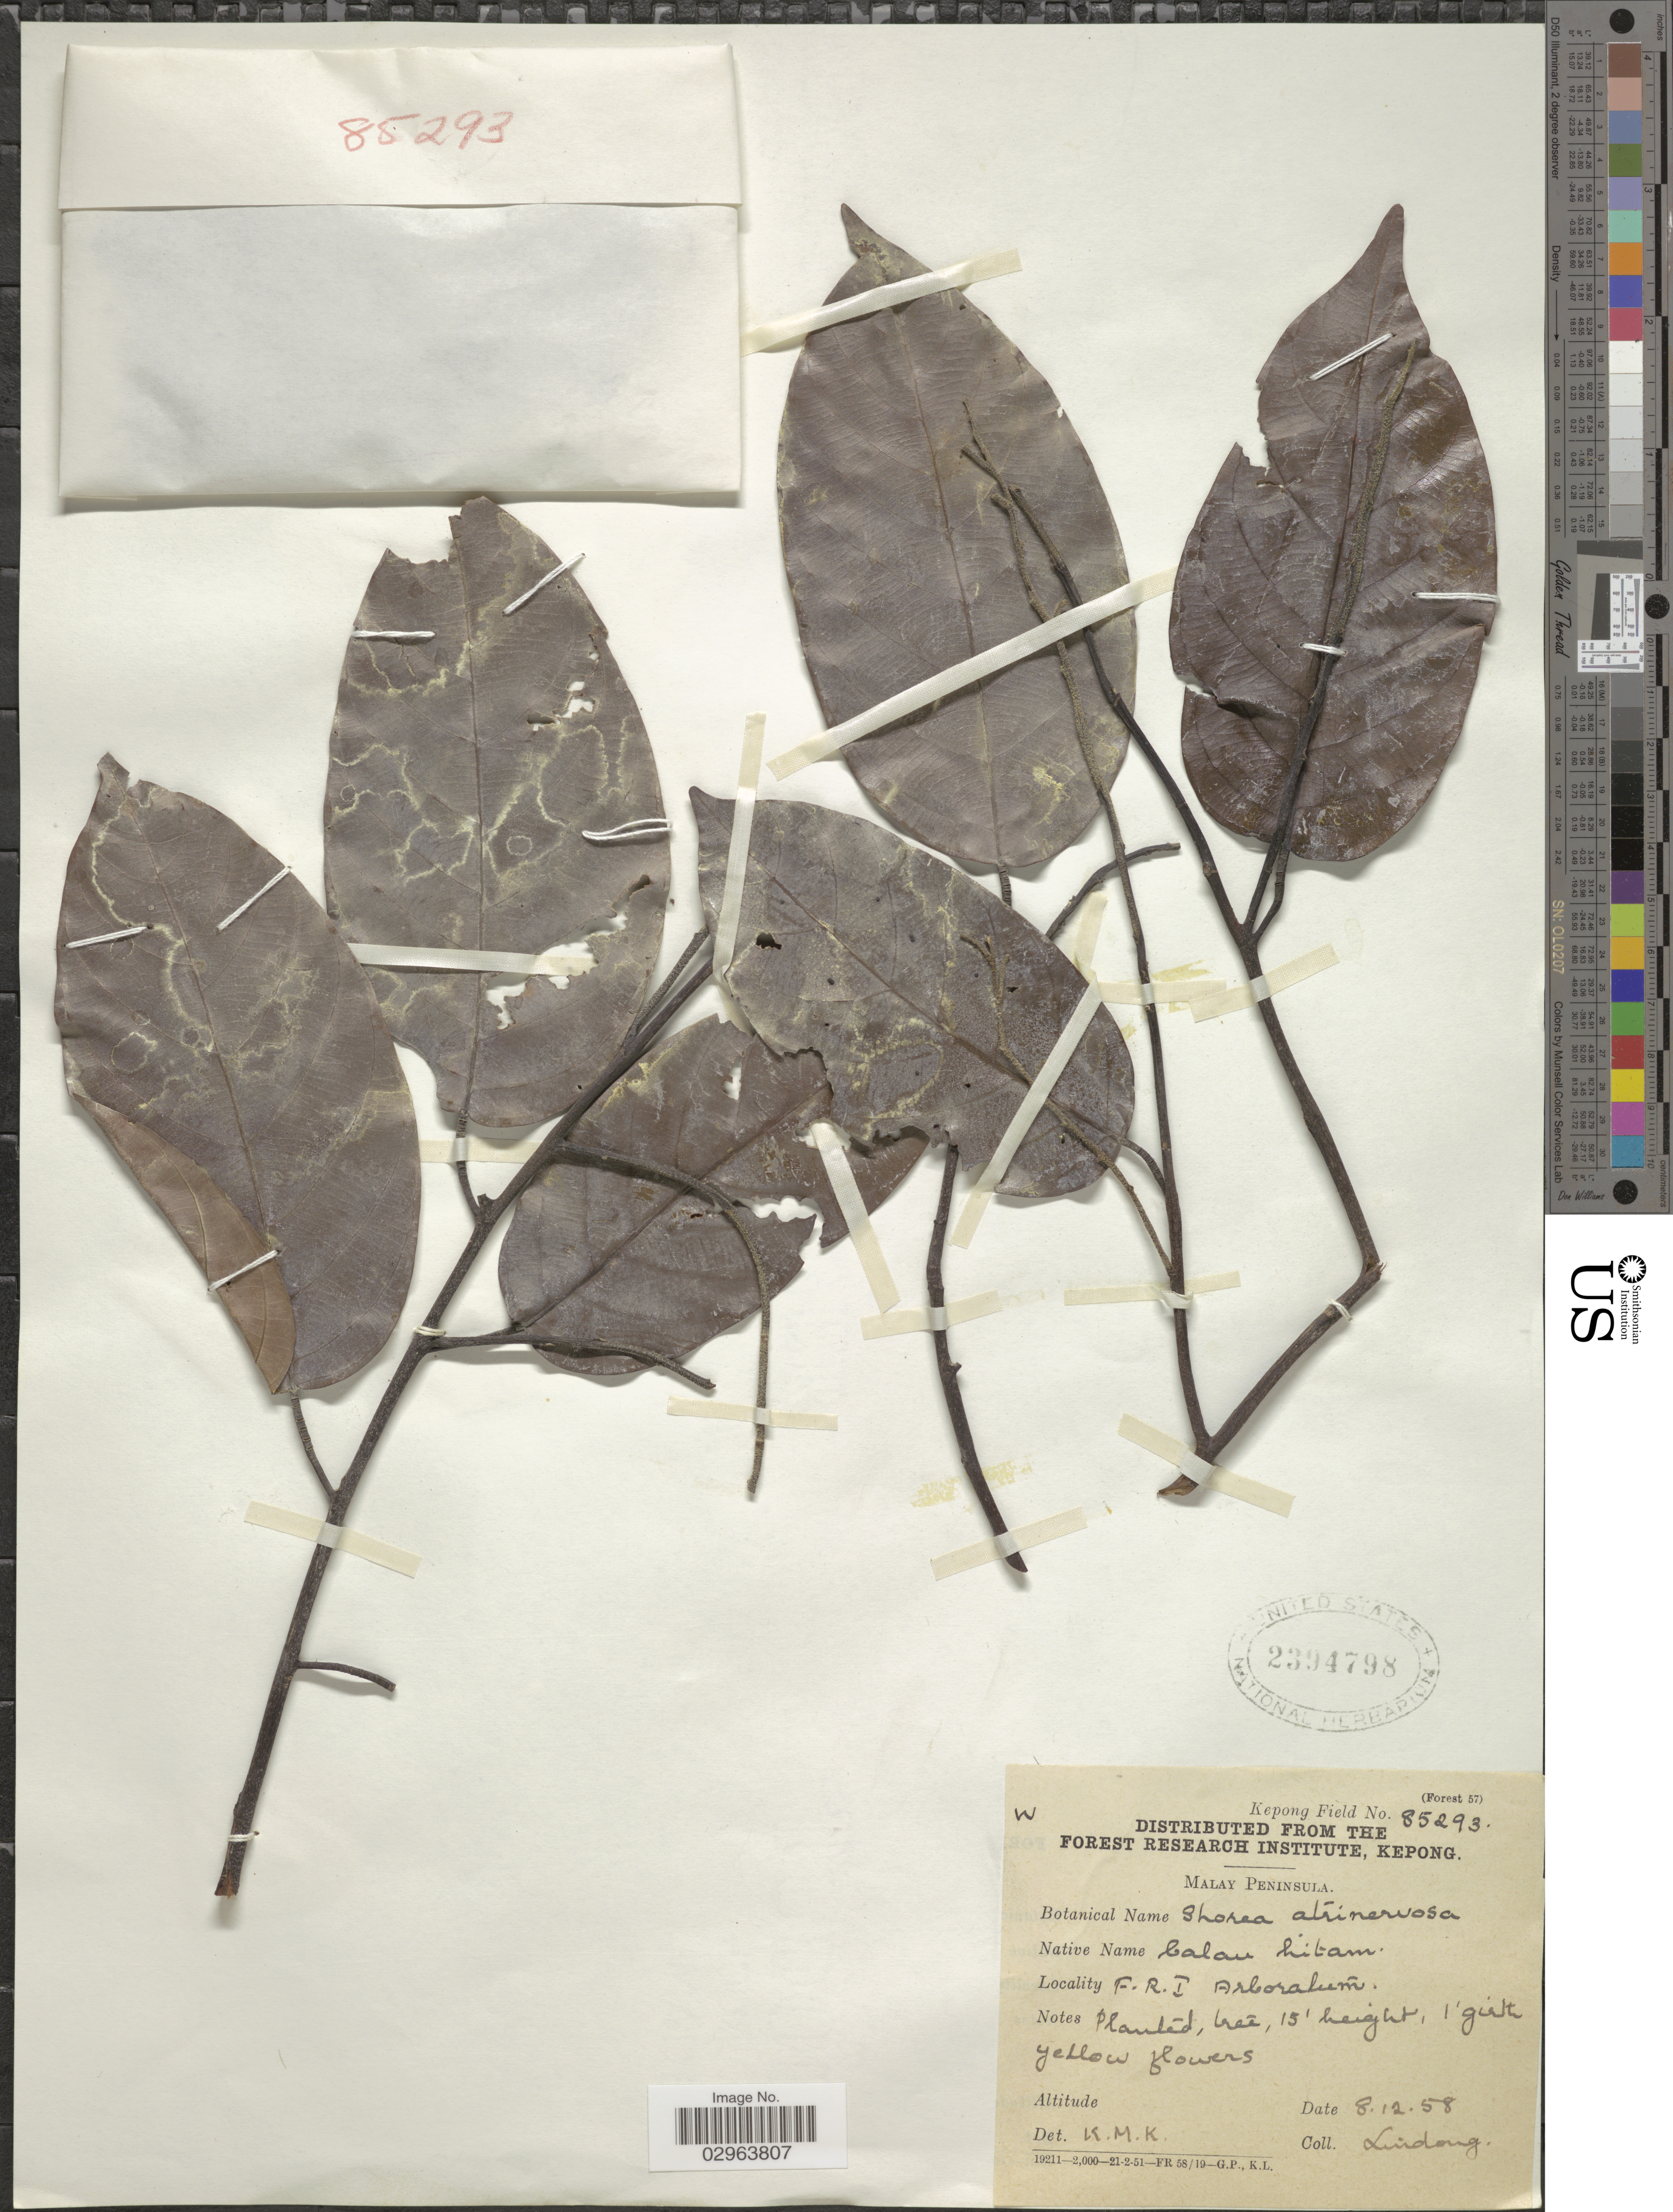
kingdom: Plantae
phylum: Tracheophyta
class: Magnoliopsida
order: Malvales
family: Dipterocarpaceae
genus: Shorea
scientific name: Shorea atrinervosa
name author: Symington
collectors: Lindong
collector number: Kepong Field 85293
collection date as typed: Transcribed d/m/y: 8/12/58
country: Malaysia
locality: F.R.I. Arboratum. Malay Peninsula.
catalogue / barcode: US 2394798